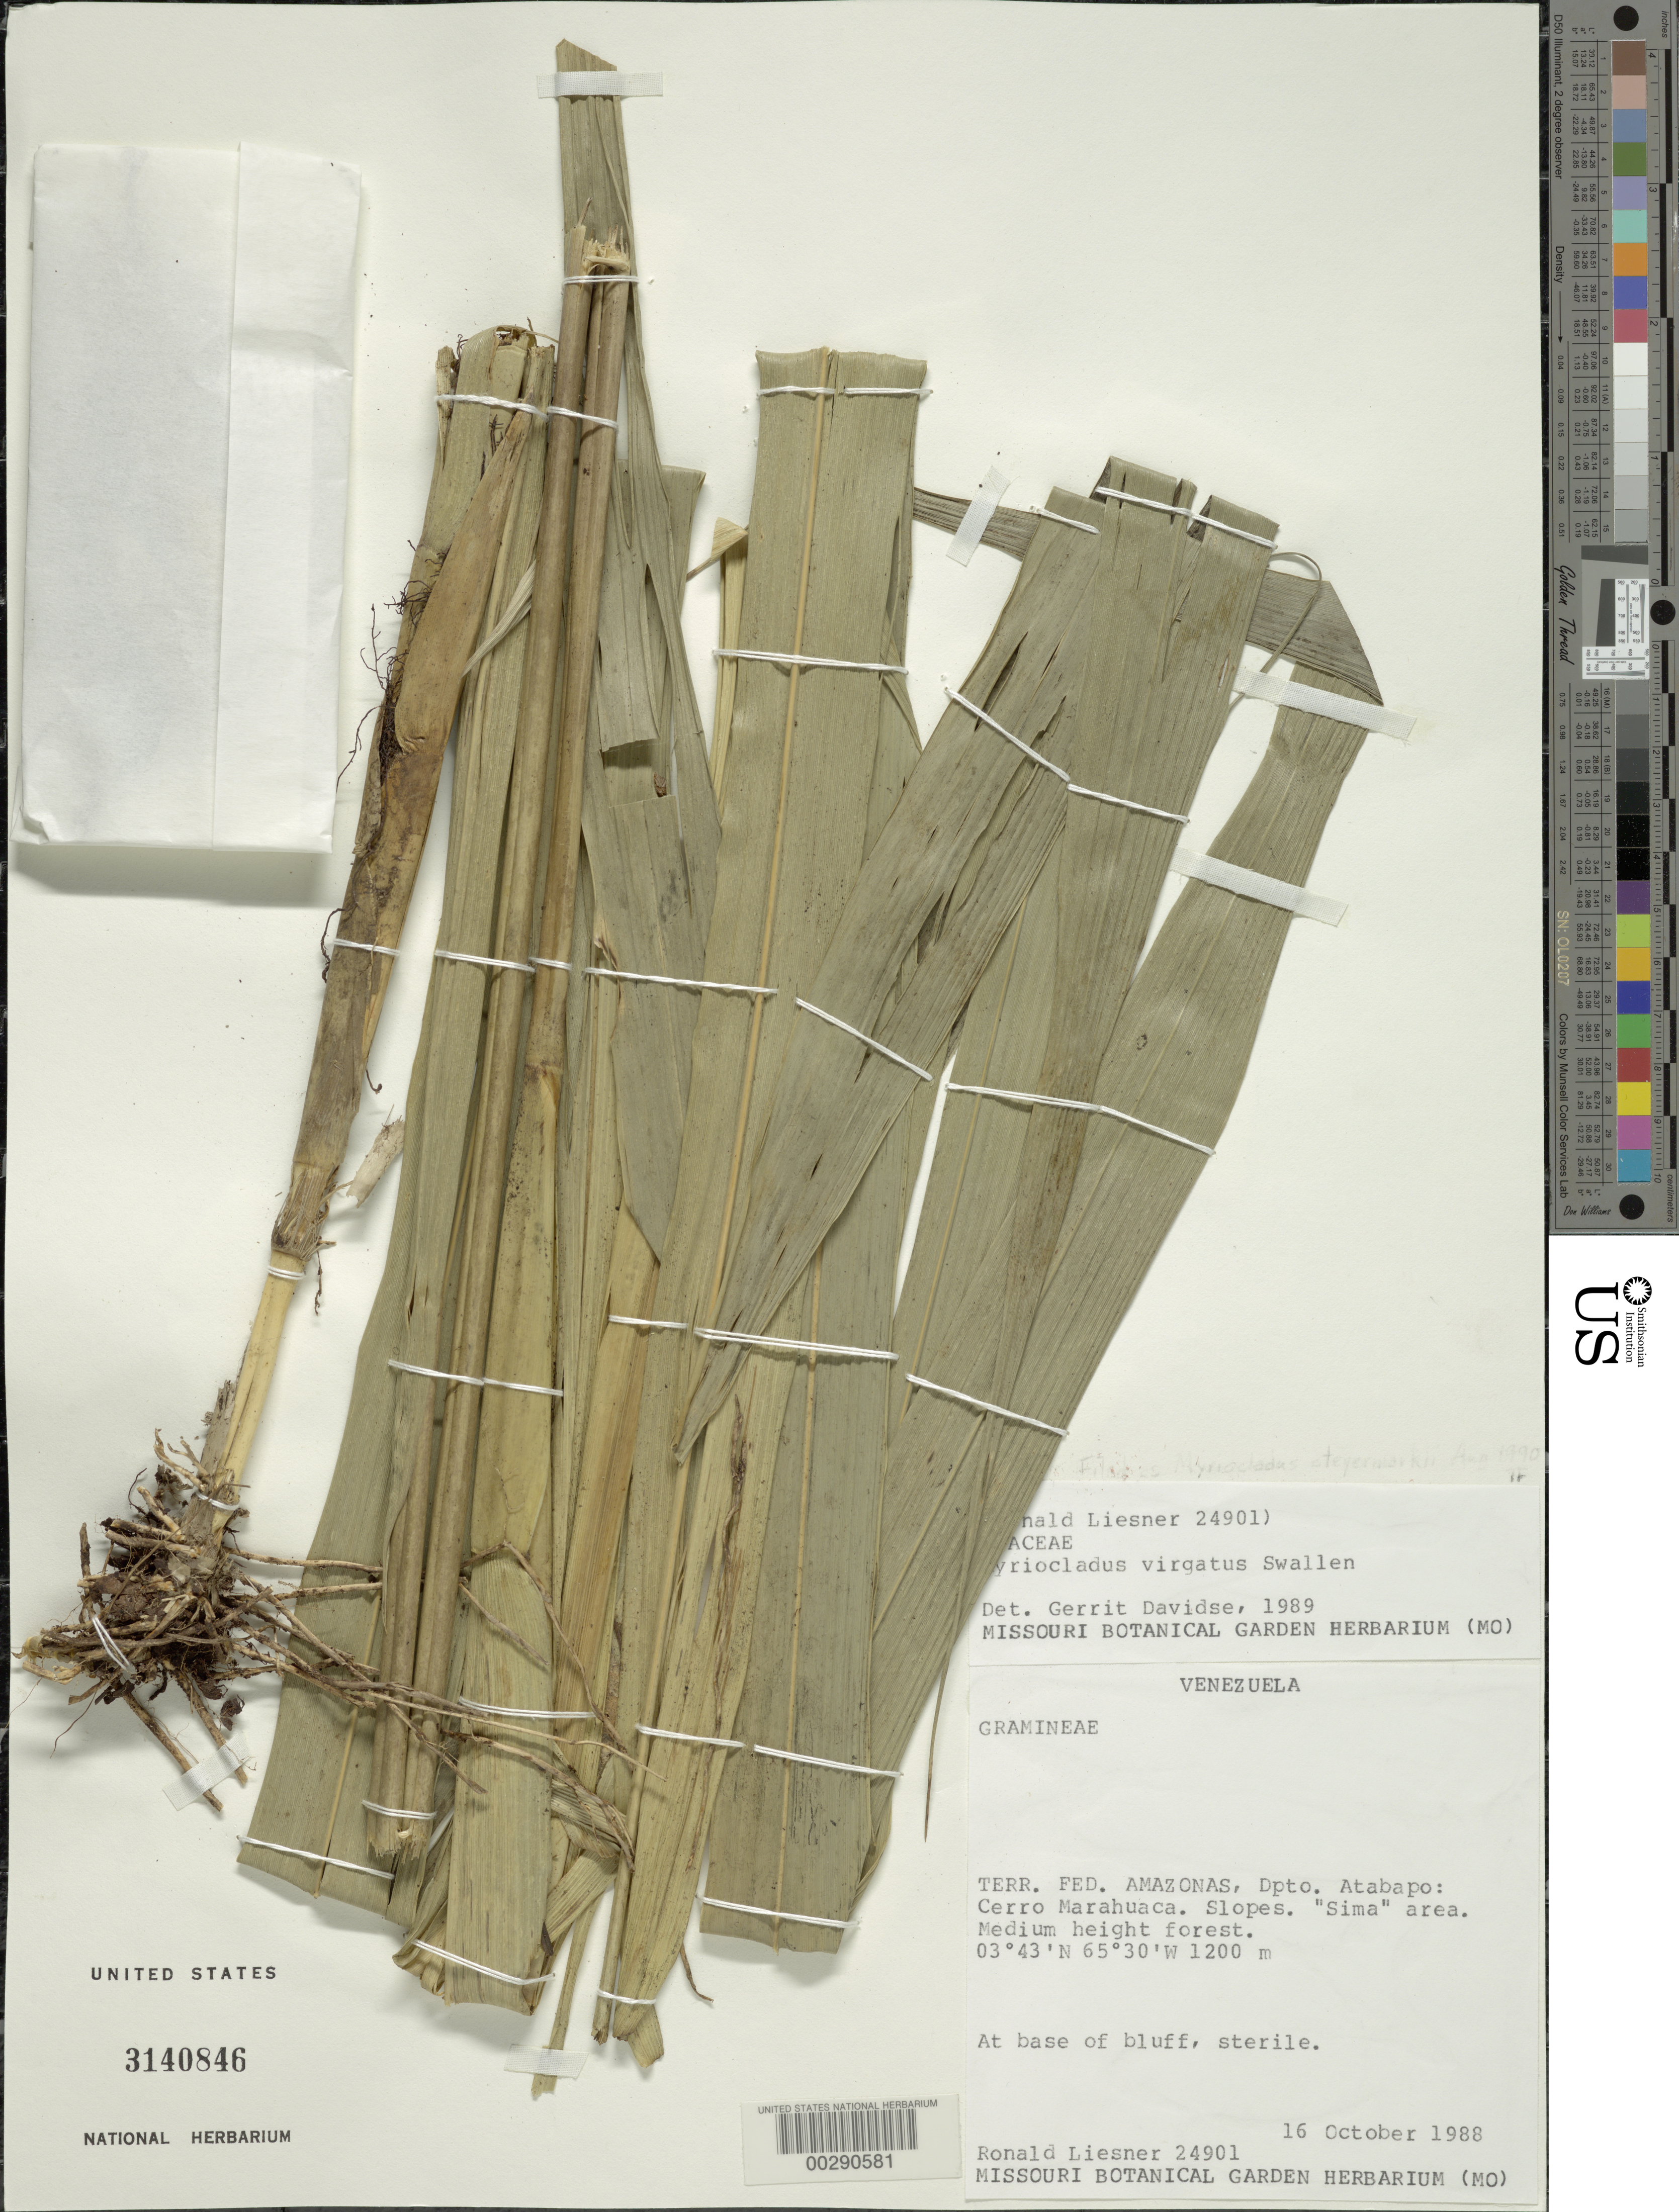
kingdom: Plantae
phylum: Tracheophyta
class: Liliopsida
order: Poales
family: Poaceae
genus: Myriocladus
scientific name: Myriocladus steyermarkii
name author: Swallen in Maguire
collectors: R. L. Liesner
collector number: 24901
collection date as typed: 16 Oct 1988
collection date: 1988-10-16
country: Venezuela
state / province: Amazonas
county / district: Atabapo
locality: Cerro marahuacha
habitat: Slopes; "sima" area; medium height forest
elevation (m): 1200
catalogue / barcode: US 3140846